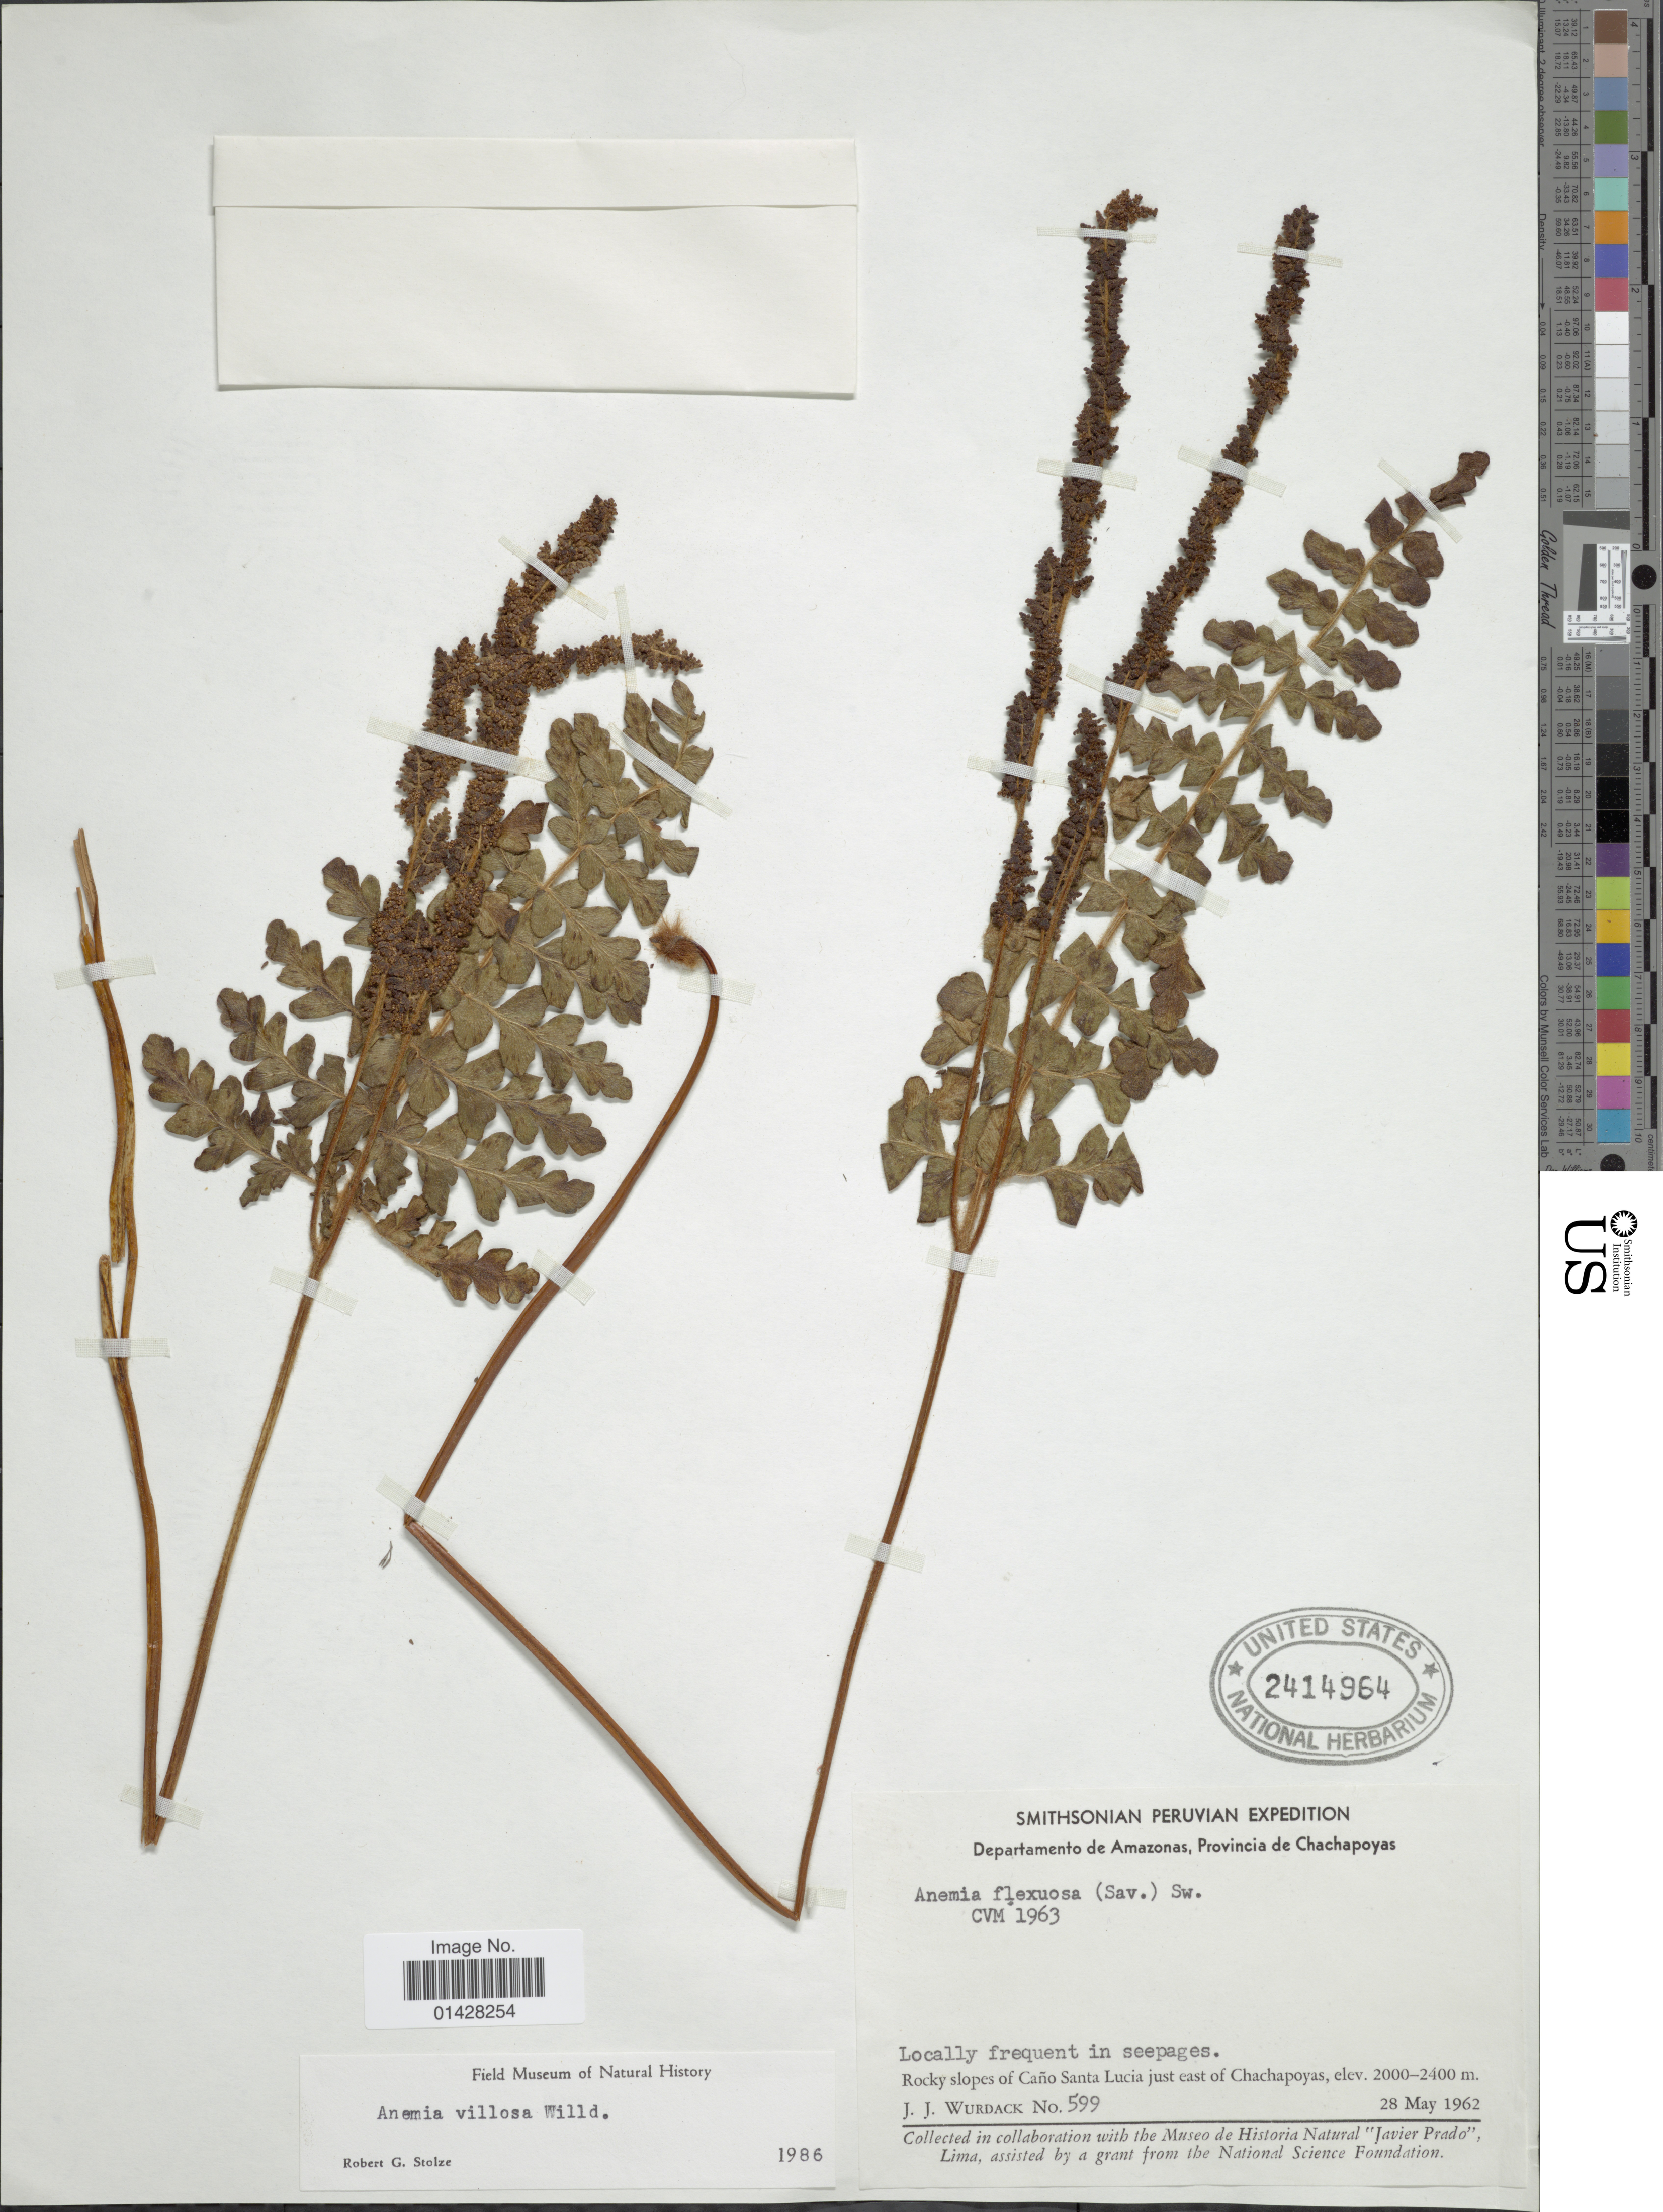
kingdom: Plantae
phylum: Tracheophyta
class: Polypodiopsida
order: Schizaeales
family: Anemiaceae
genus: Anemia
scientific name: Anemia villosa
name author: Humb. & Bonpl. ex Willd.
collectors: J. J. Wurdack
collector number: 599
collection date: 1962-05-28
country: Peru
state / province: Amazonas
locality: Departamento de Amazonas, Provincia de Chachapoyas. Rocky slopes of Caño Santa Lucia just east of Chachapoyas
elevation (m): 2000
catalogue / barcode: US 2414964